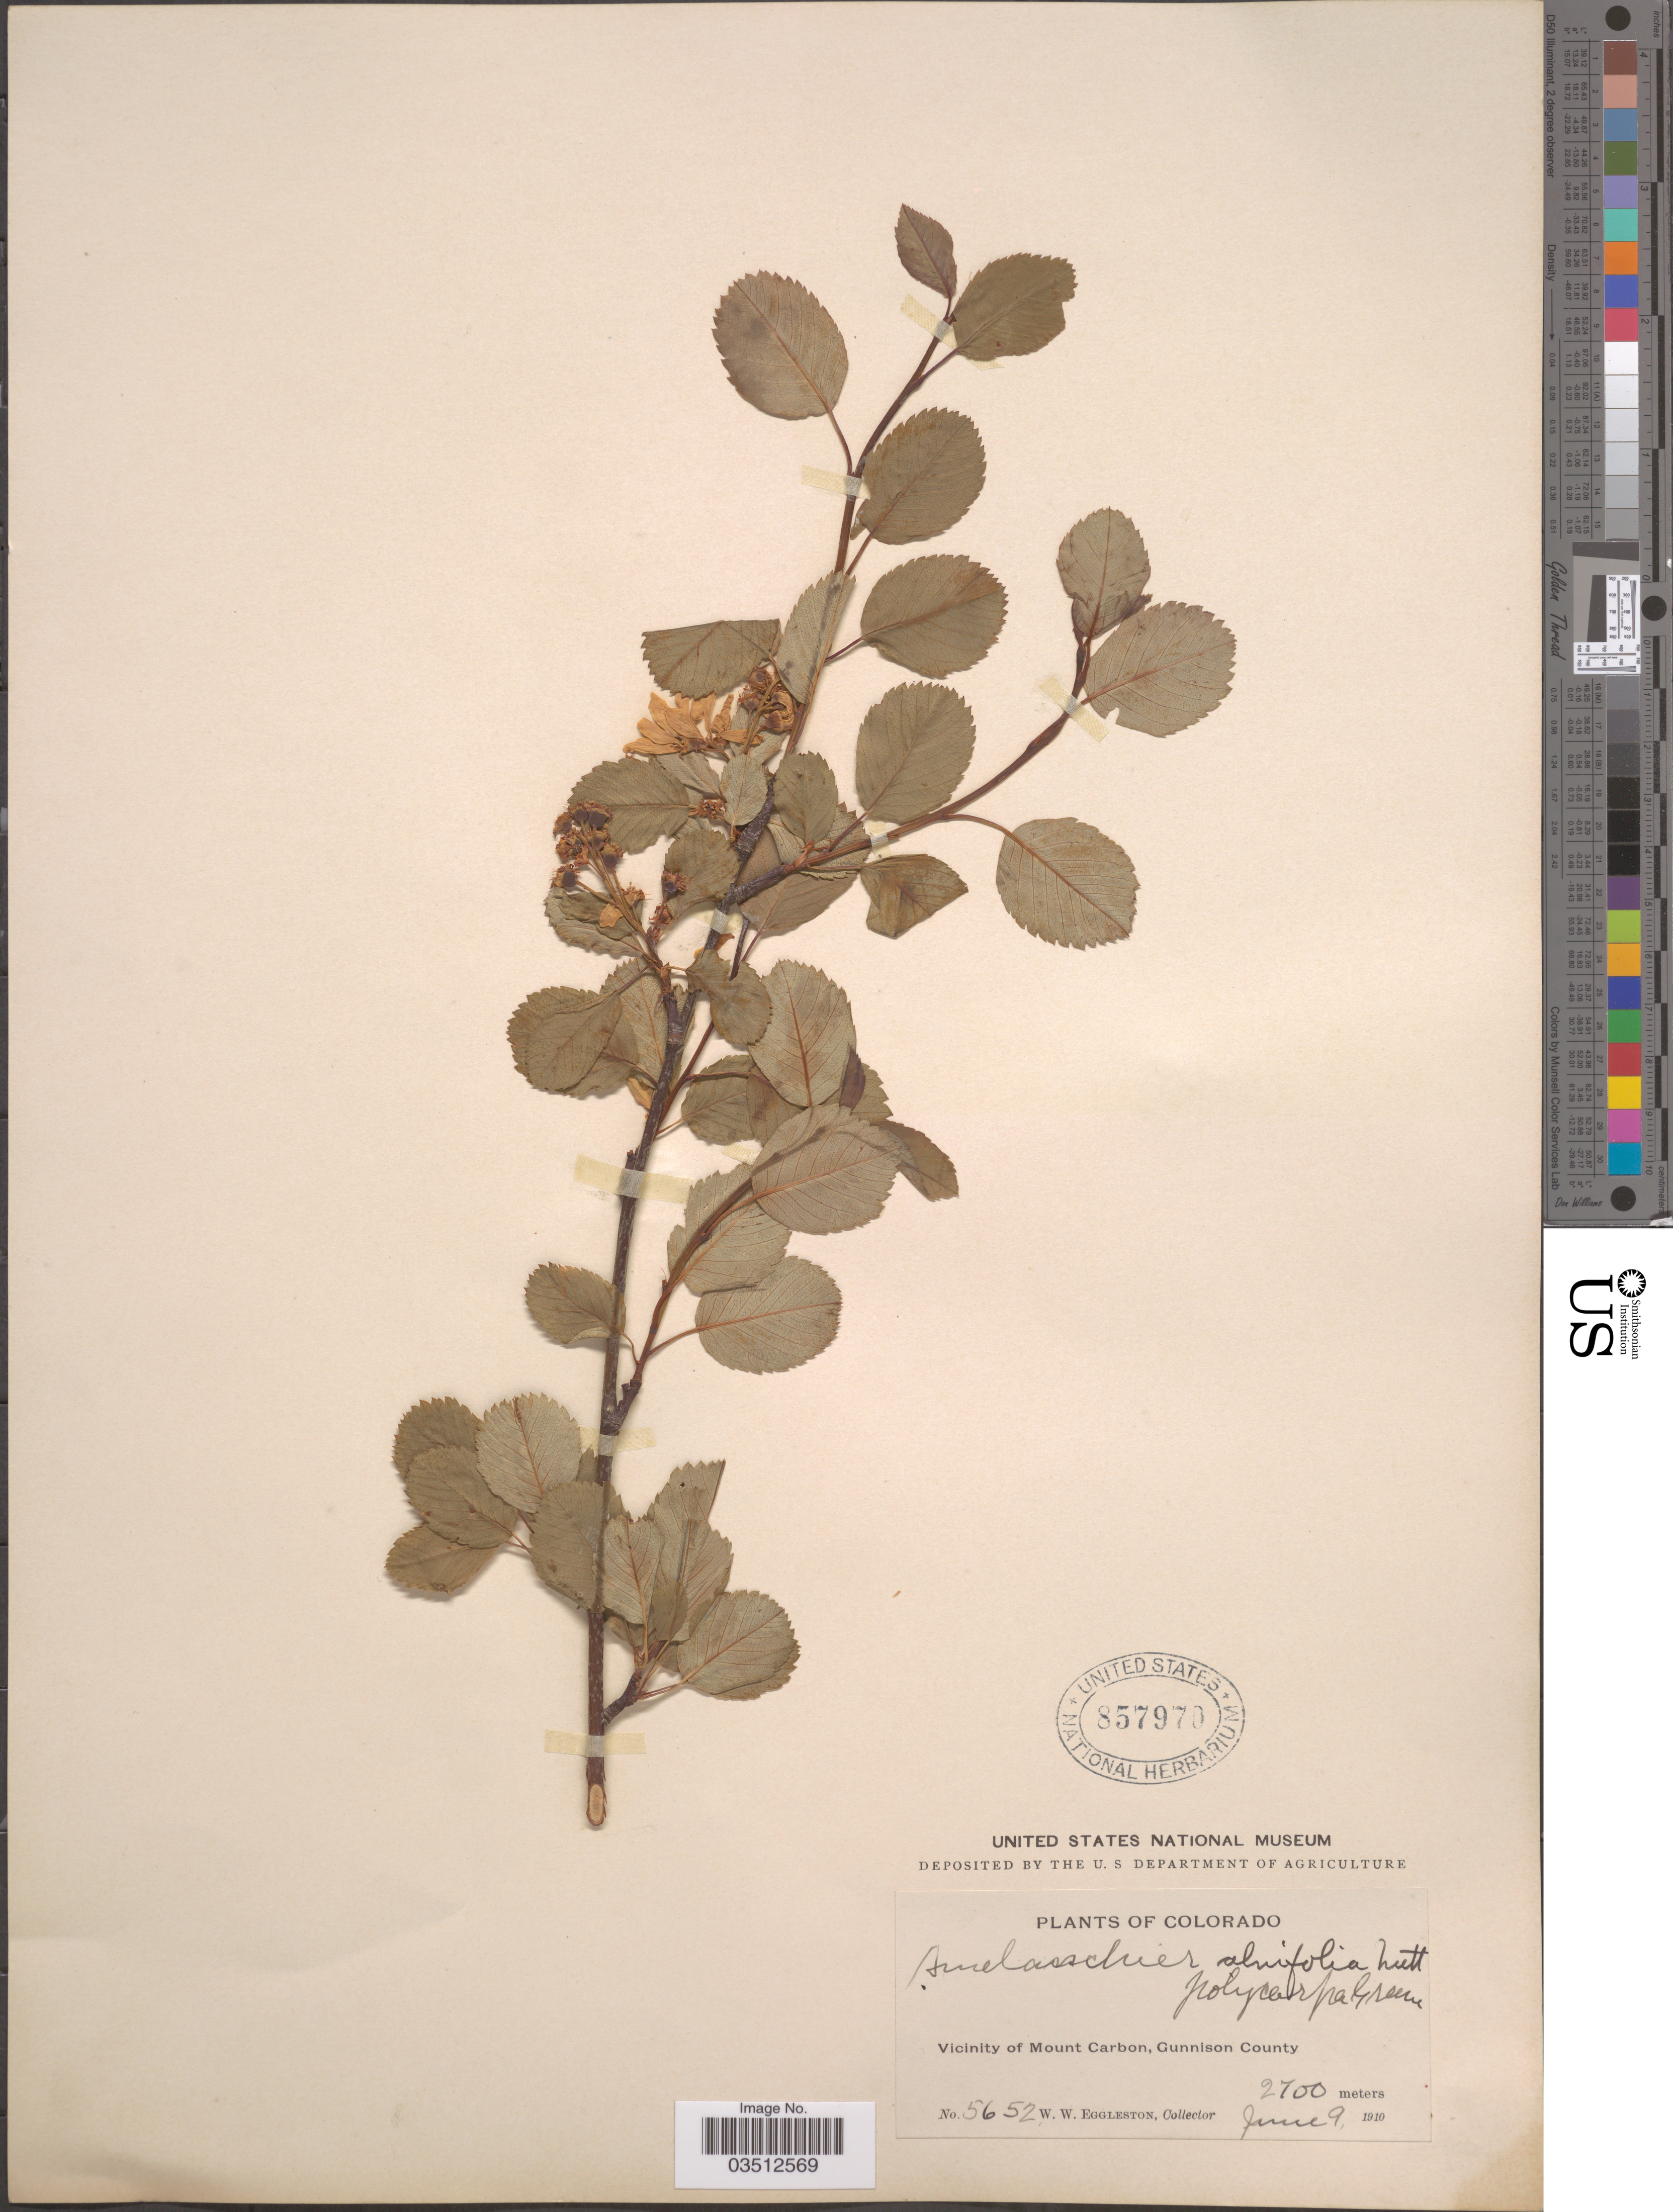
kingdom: Plantae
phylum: Tracheophyta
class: Magnoliopsida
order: Rosales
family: Rosaceae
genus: Amelanchier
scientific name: Amelanchier pumila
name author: (Nutt.) M. Roem.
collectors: W. W. Eggleston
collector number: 5652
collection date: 1910-06-09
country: United States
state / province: Colorado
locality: Vicinity of Mount Carbon, Gunnison County.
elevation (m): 2700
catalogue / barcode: US 857970